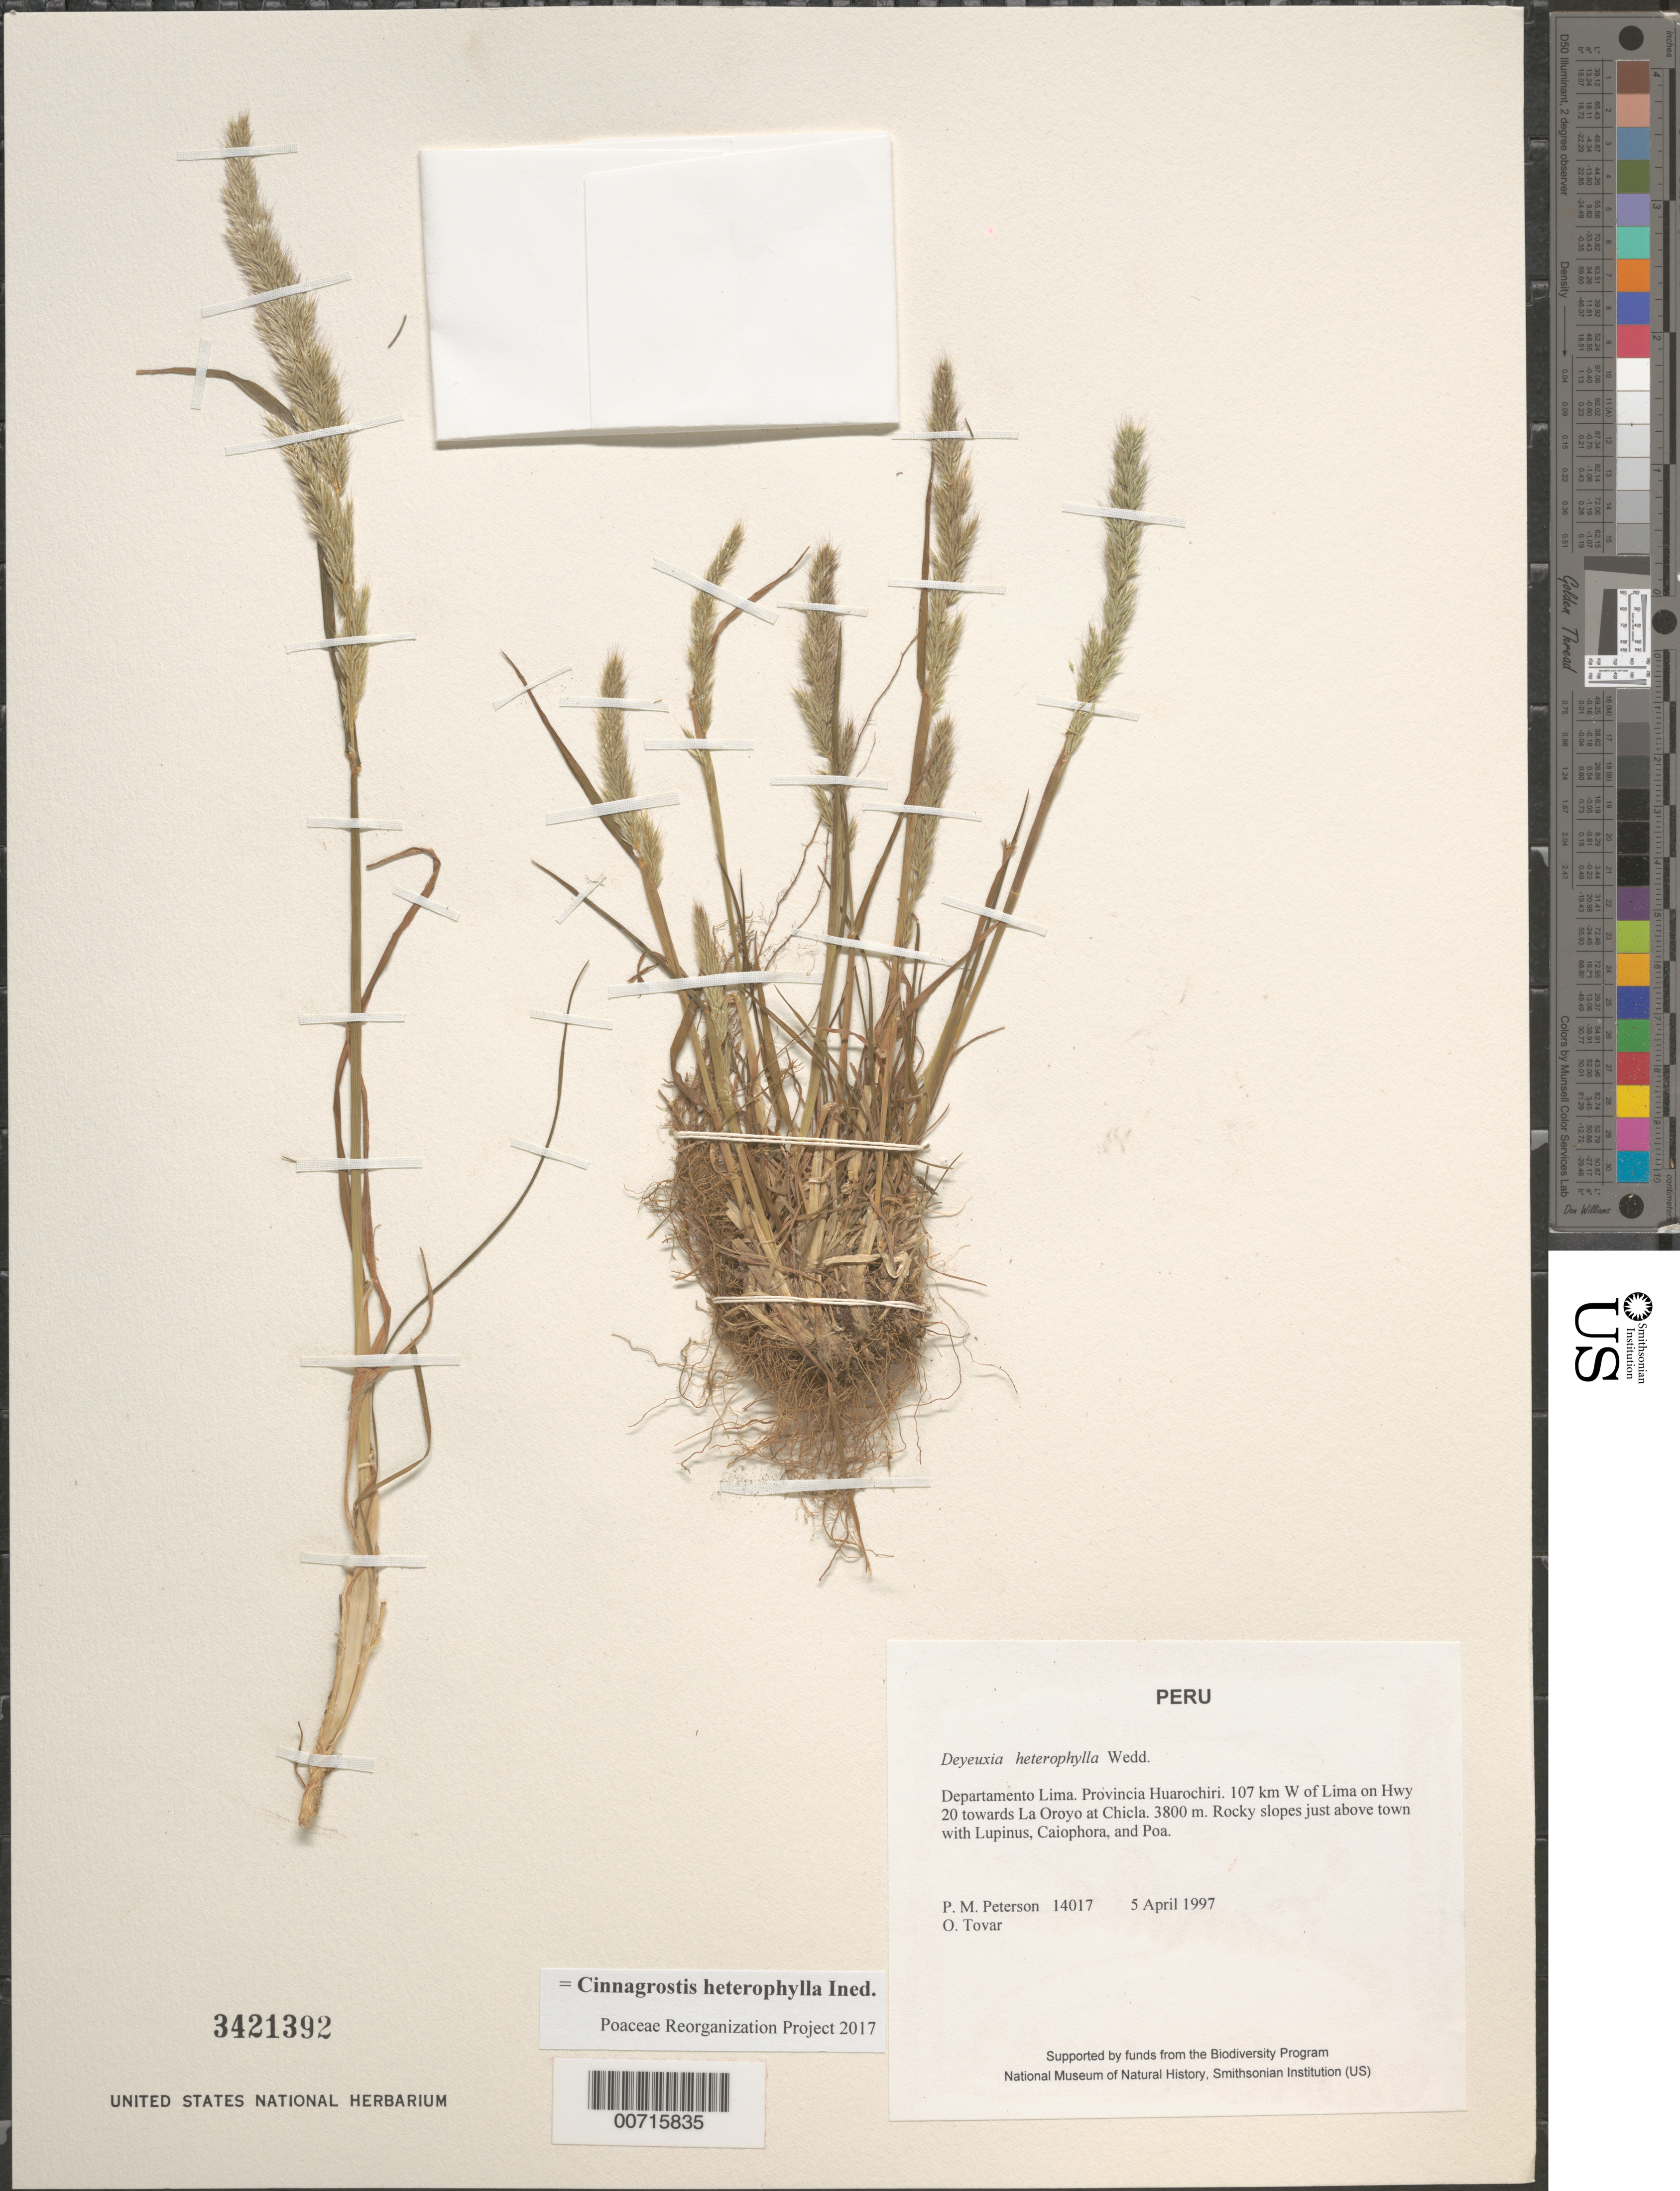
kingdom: Plantae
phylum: Tracheophyta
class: Liliopsida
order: Poales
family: Poaceae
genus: Cinnagrostis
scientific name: Cinnagrostis heterophylla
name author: (Wedd.) P.M. Peterson et al.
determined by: Poaceae Reorganization Project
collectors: P. M. Peterson & Ó. Tovar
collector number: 14017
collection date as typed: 05 Apr 1997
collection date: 1997-04-05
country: Peru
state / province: Lima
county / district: Huarochirí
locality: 107 km W of Lima on Hwy 20 towards La Oroyo at Chicla.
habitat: Rocky slopes just above town with Lupinus, Caiophora, and Poa.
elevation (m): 3800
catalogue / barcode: US 3421392